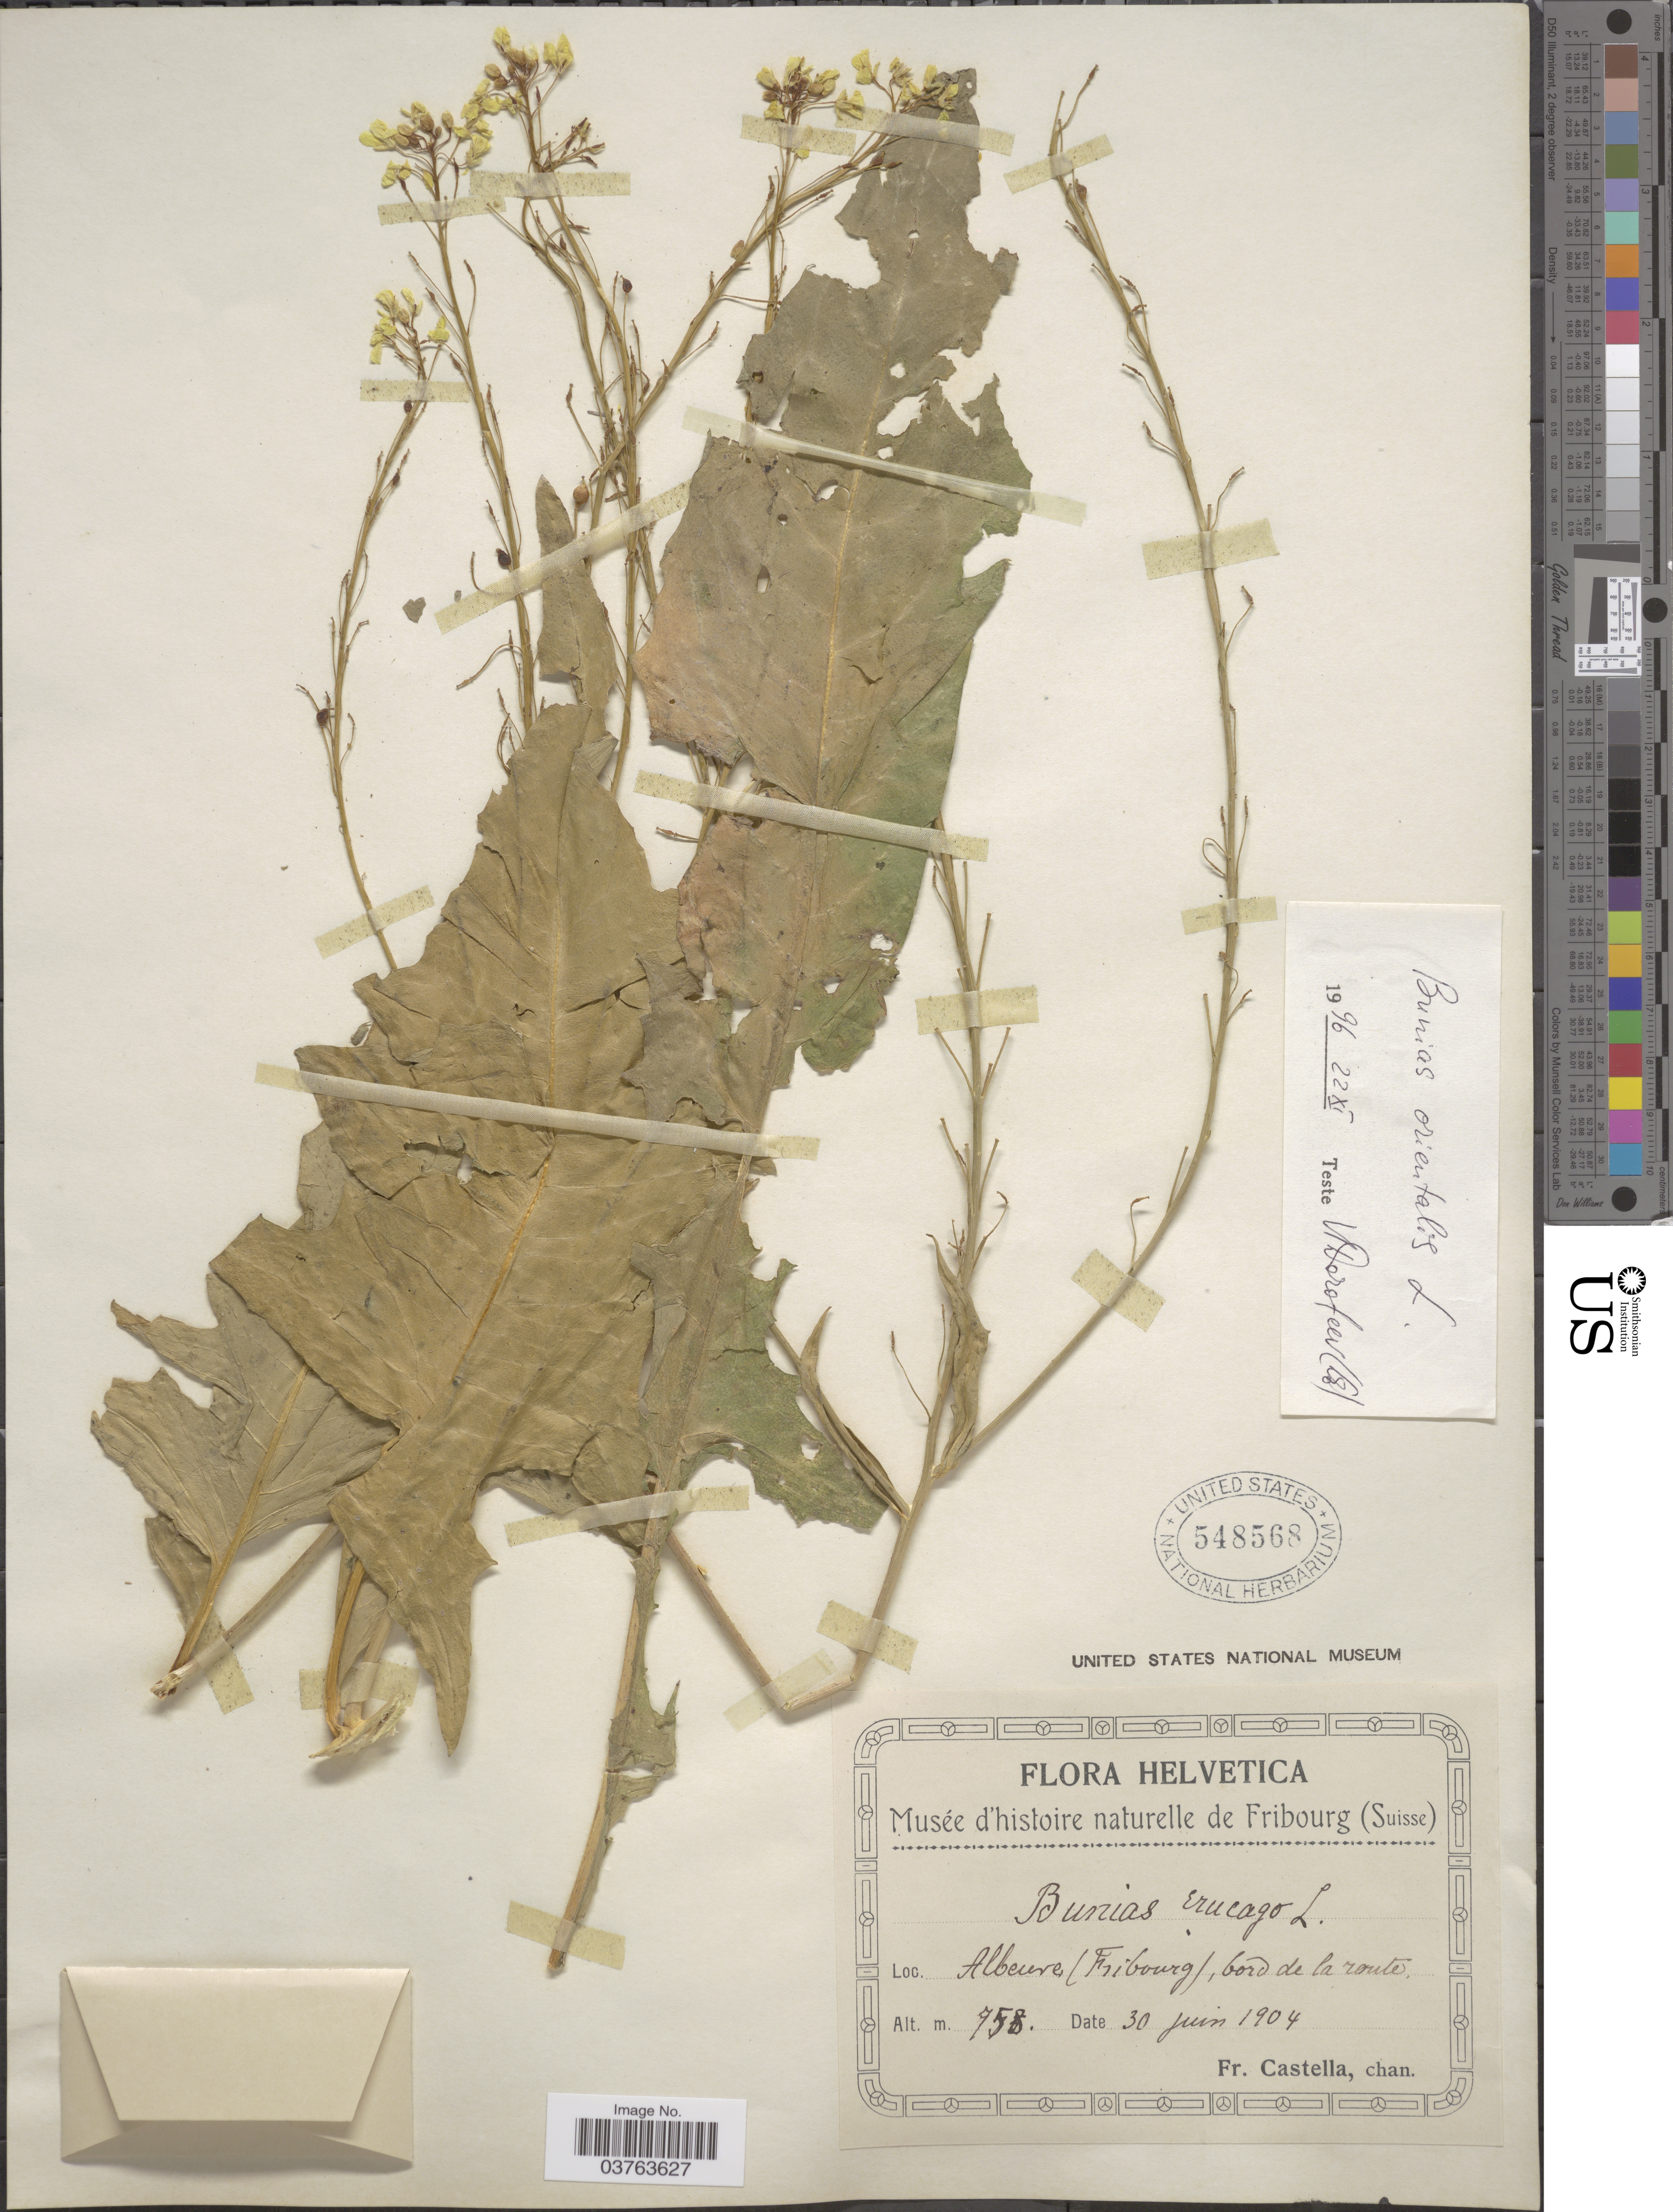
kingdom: Plantae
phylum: Tracheophyta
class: Magnoliopsida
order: Brassicales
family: Brassicaceae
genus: Bunias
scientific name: Bunias orientalis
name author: L.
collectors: Fr. Castella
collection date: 1904-06-30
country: Switzerland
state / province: Fribourg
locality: Helvetica. Albeure (Fribourg), bord de la route.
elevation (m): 758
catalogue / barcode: US 548568